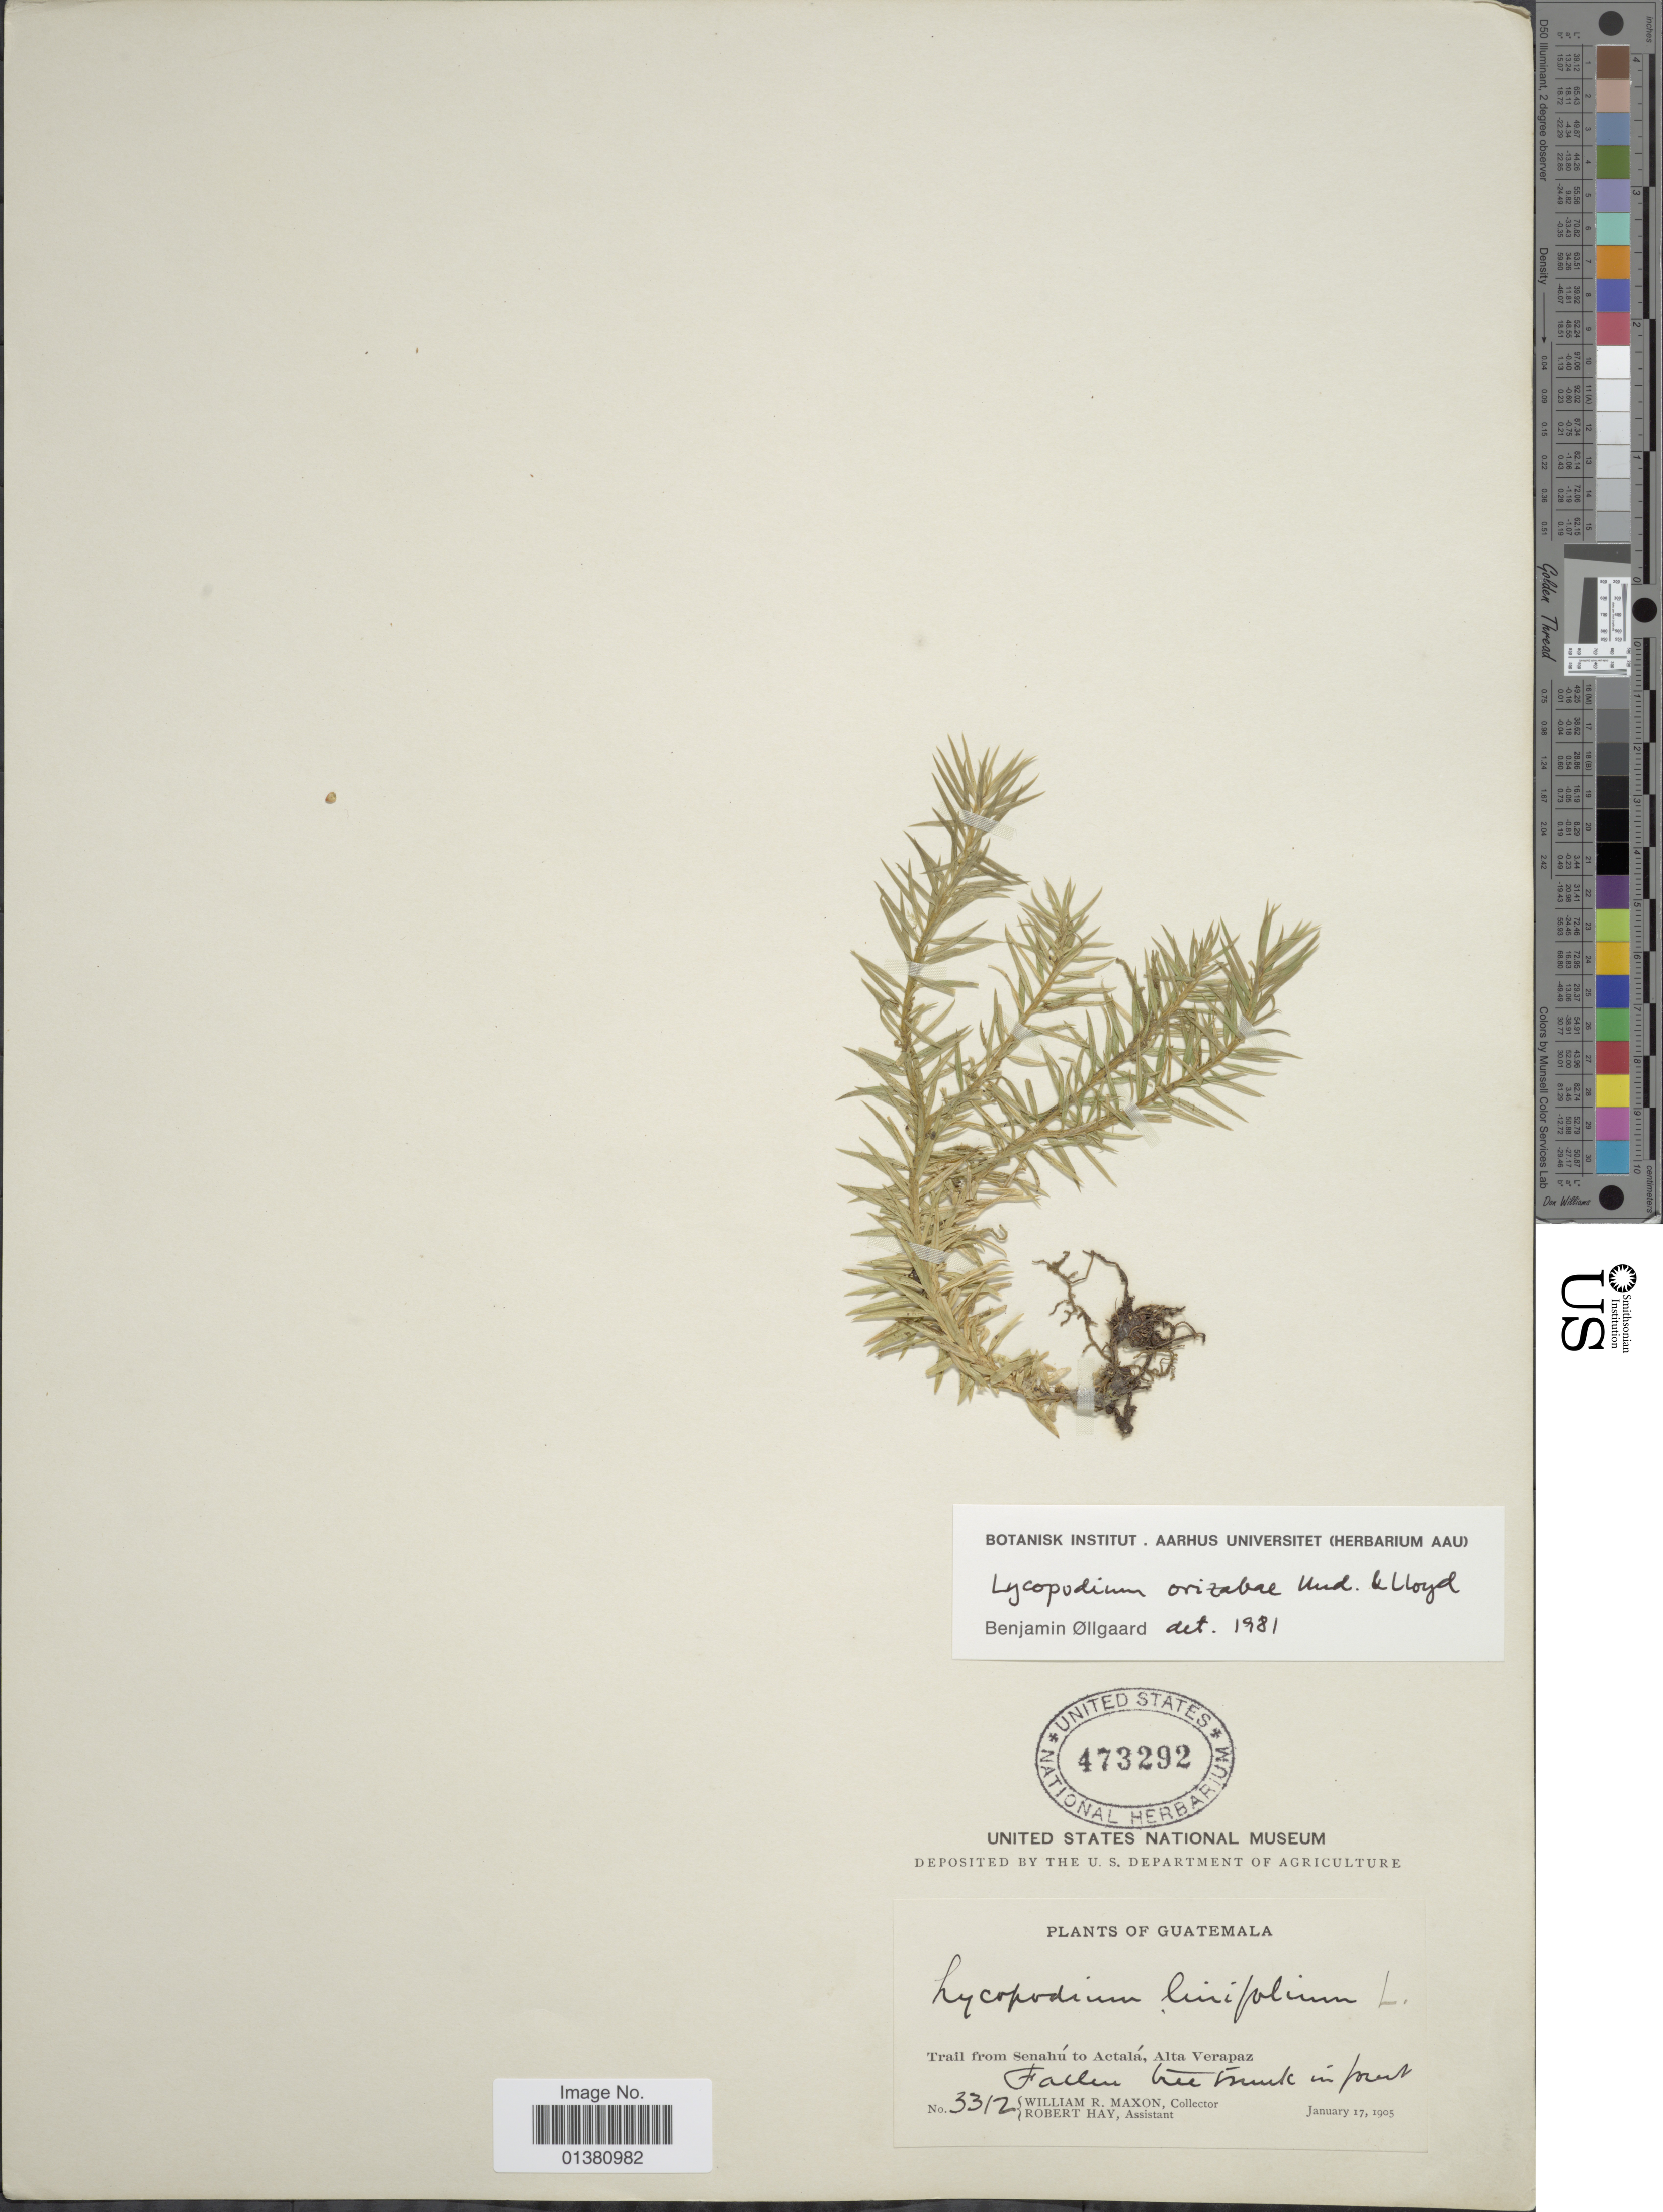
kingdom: Plantae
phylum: Tracheophyta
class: Lycopodiopsida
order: Lycopodiales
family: Lycopodiaceae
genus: Phlegmariurus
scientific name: Phlegmariurus orizabae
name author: (Underw. & F.E. Lloyd) B. Øllg.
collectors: W. R. Maxon & R. H. Hay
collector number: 3312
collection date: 1905-01-17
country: Guatemala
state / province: Alta Verapaz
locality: Trail from Senahú to Actalá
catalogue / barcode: US 473292